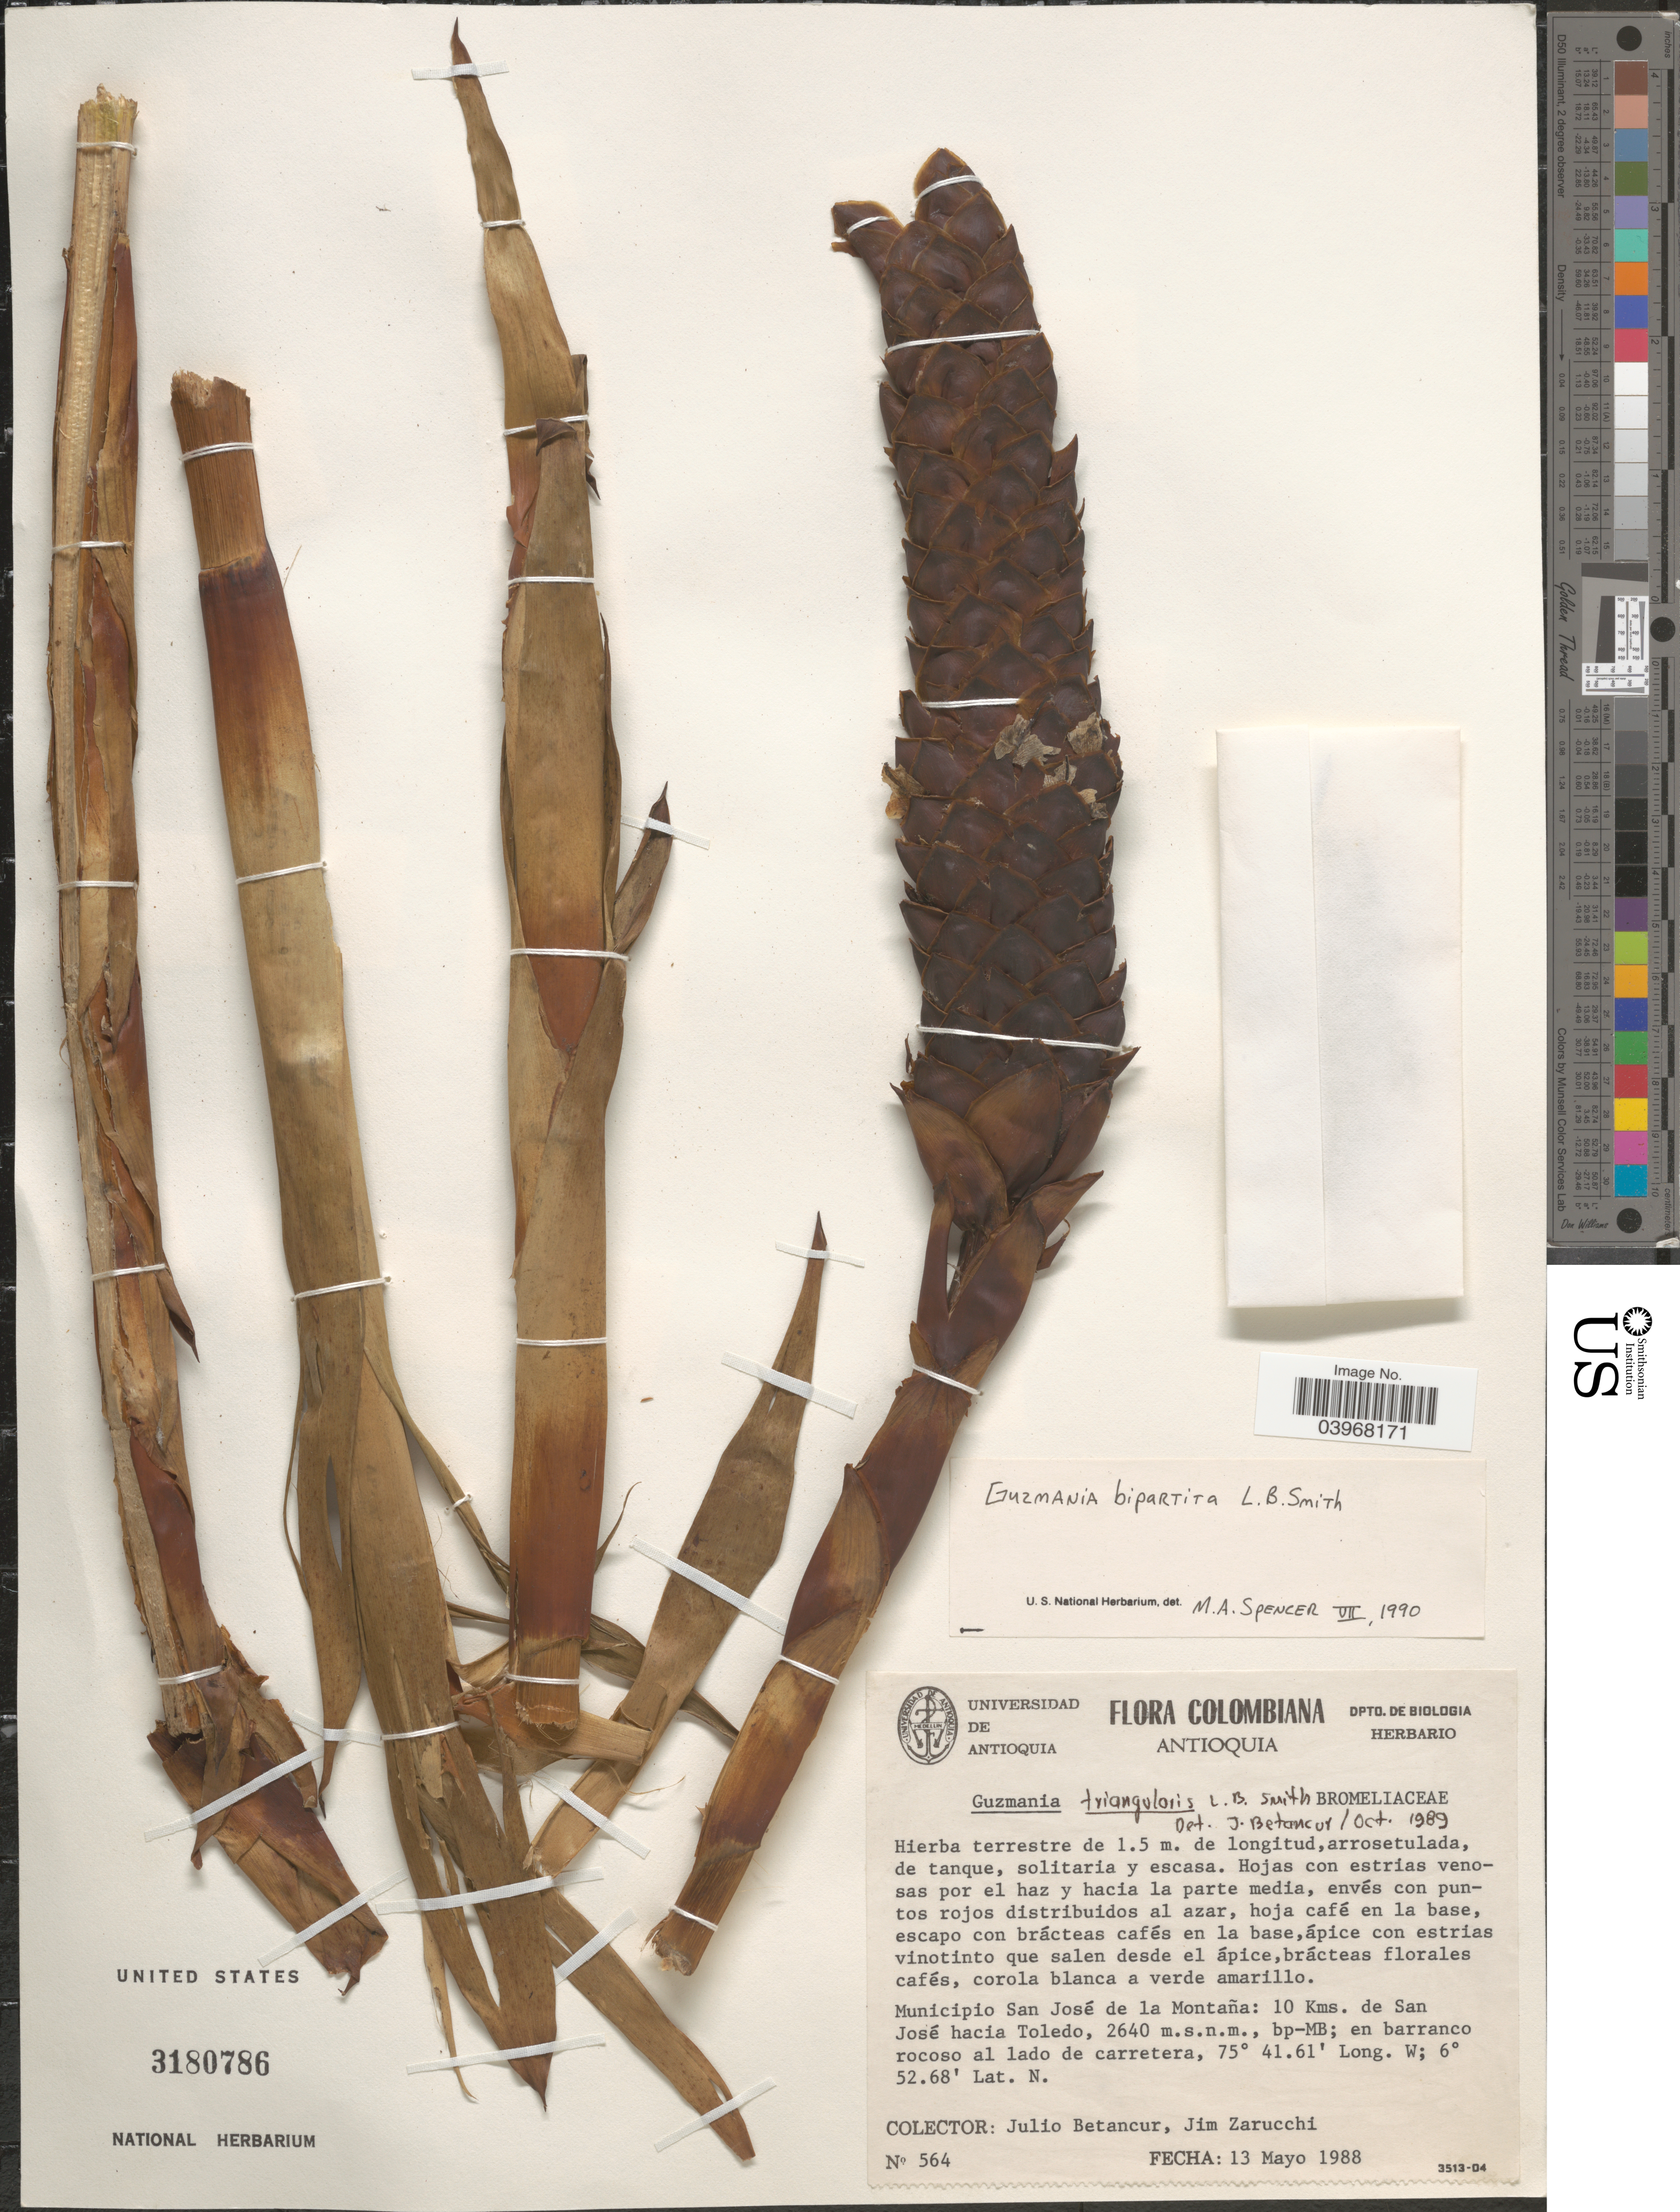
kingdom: Plantae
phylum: Tracheophyta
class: Liliopsida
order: Poales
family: Bromeliaceae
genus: Guzmania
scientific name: Guzmania bipartita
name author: L.B. Sm.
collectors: J. Betancur & J. L. Zarucchi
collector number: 564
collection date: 1988-05-13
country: Colombia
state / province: Antioquia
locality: Municipio San José de la Montaña: 10 Kms. de San José hacia Toledo.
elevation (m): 2640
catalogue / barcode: US 3180786